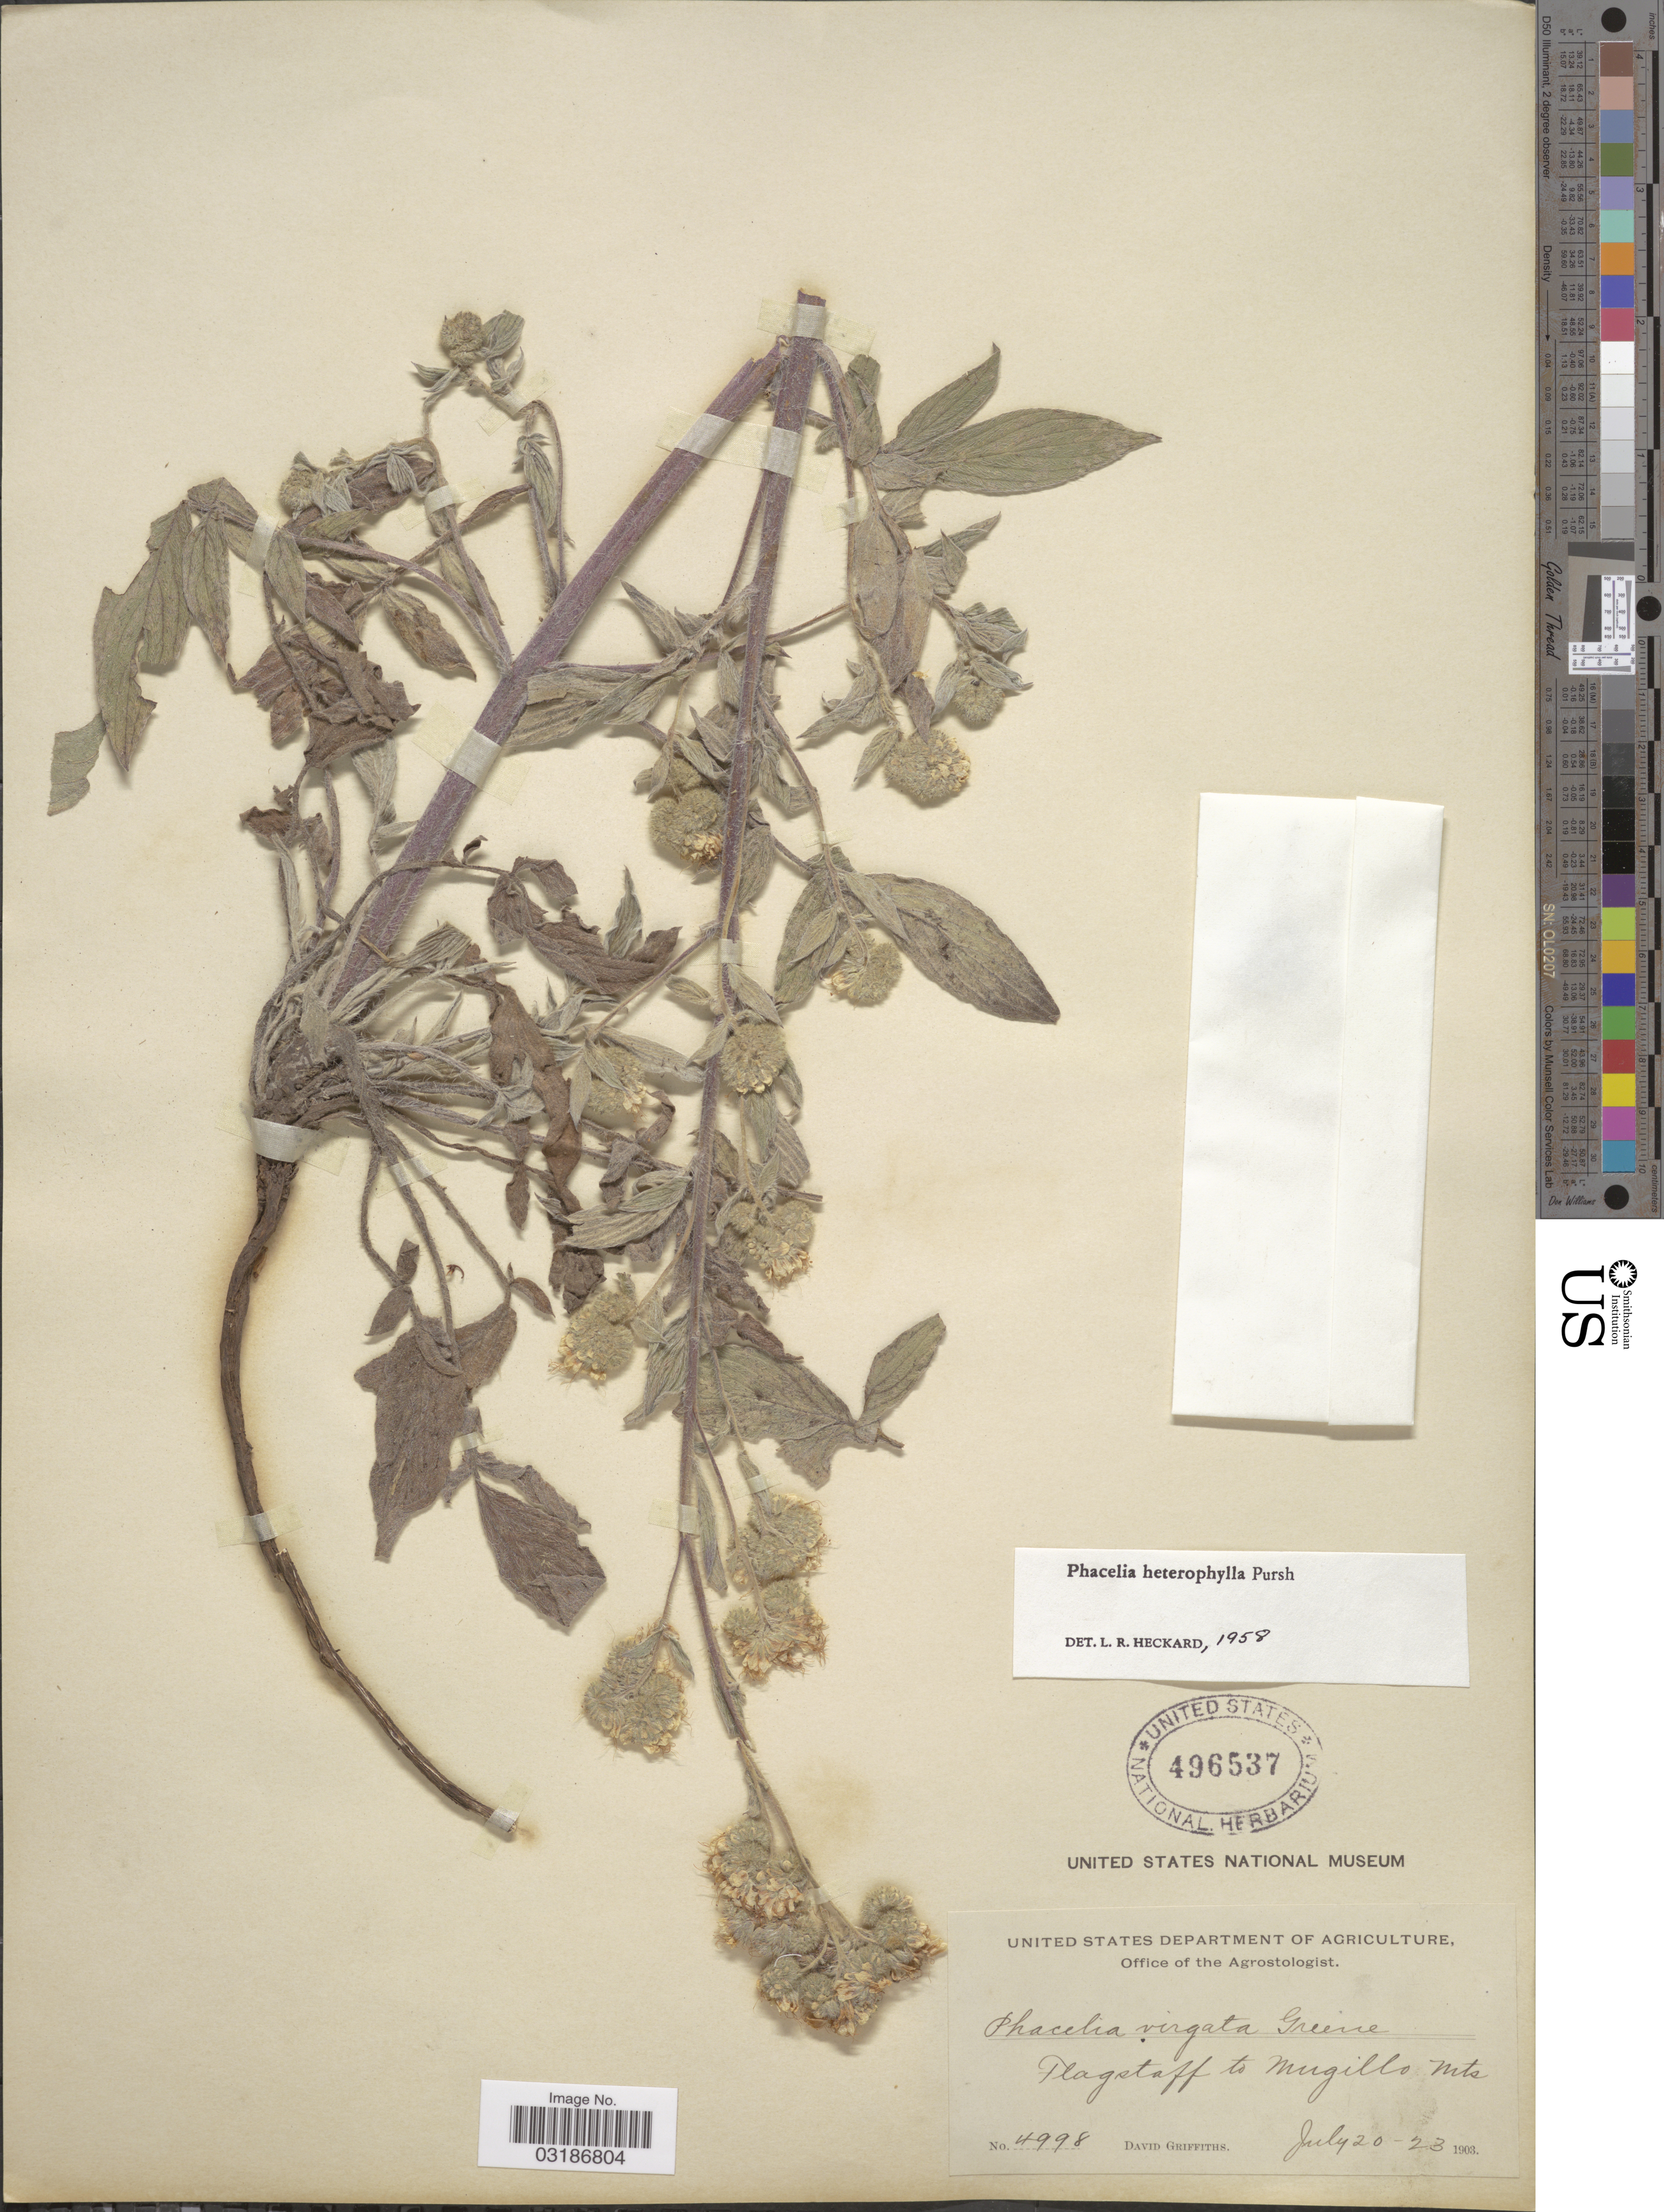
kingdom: Plantae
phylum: Tracheophyta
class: Magnoliopsida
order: Boraginales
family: Hydrophyllaceae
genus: Phacelia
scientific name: Phacelia heterophylla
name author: Pursh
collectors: D. Griffiths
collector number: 4998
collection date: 1903-07-20/1903-07-23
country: United States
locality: Flagstaff to Mugillo Mts.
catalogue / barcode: US 496537